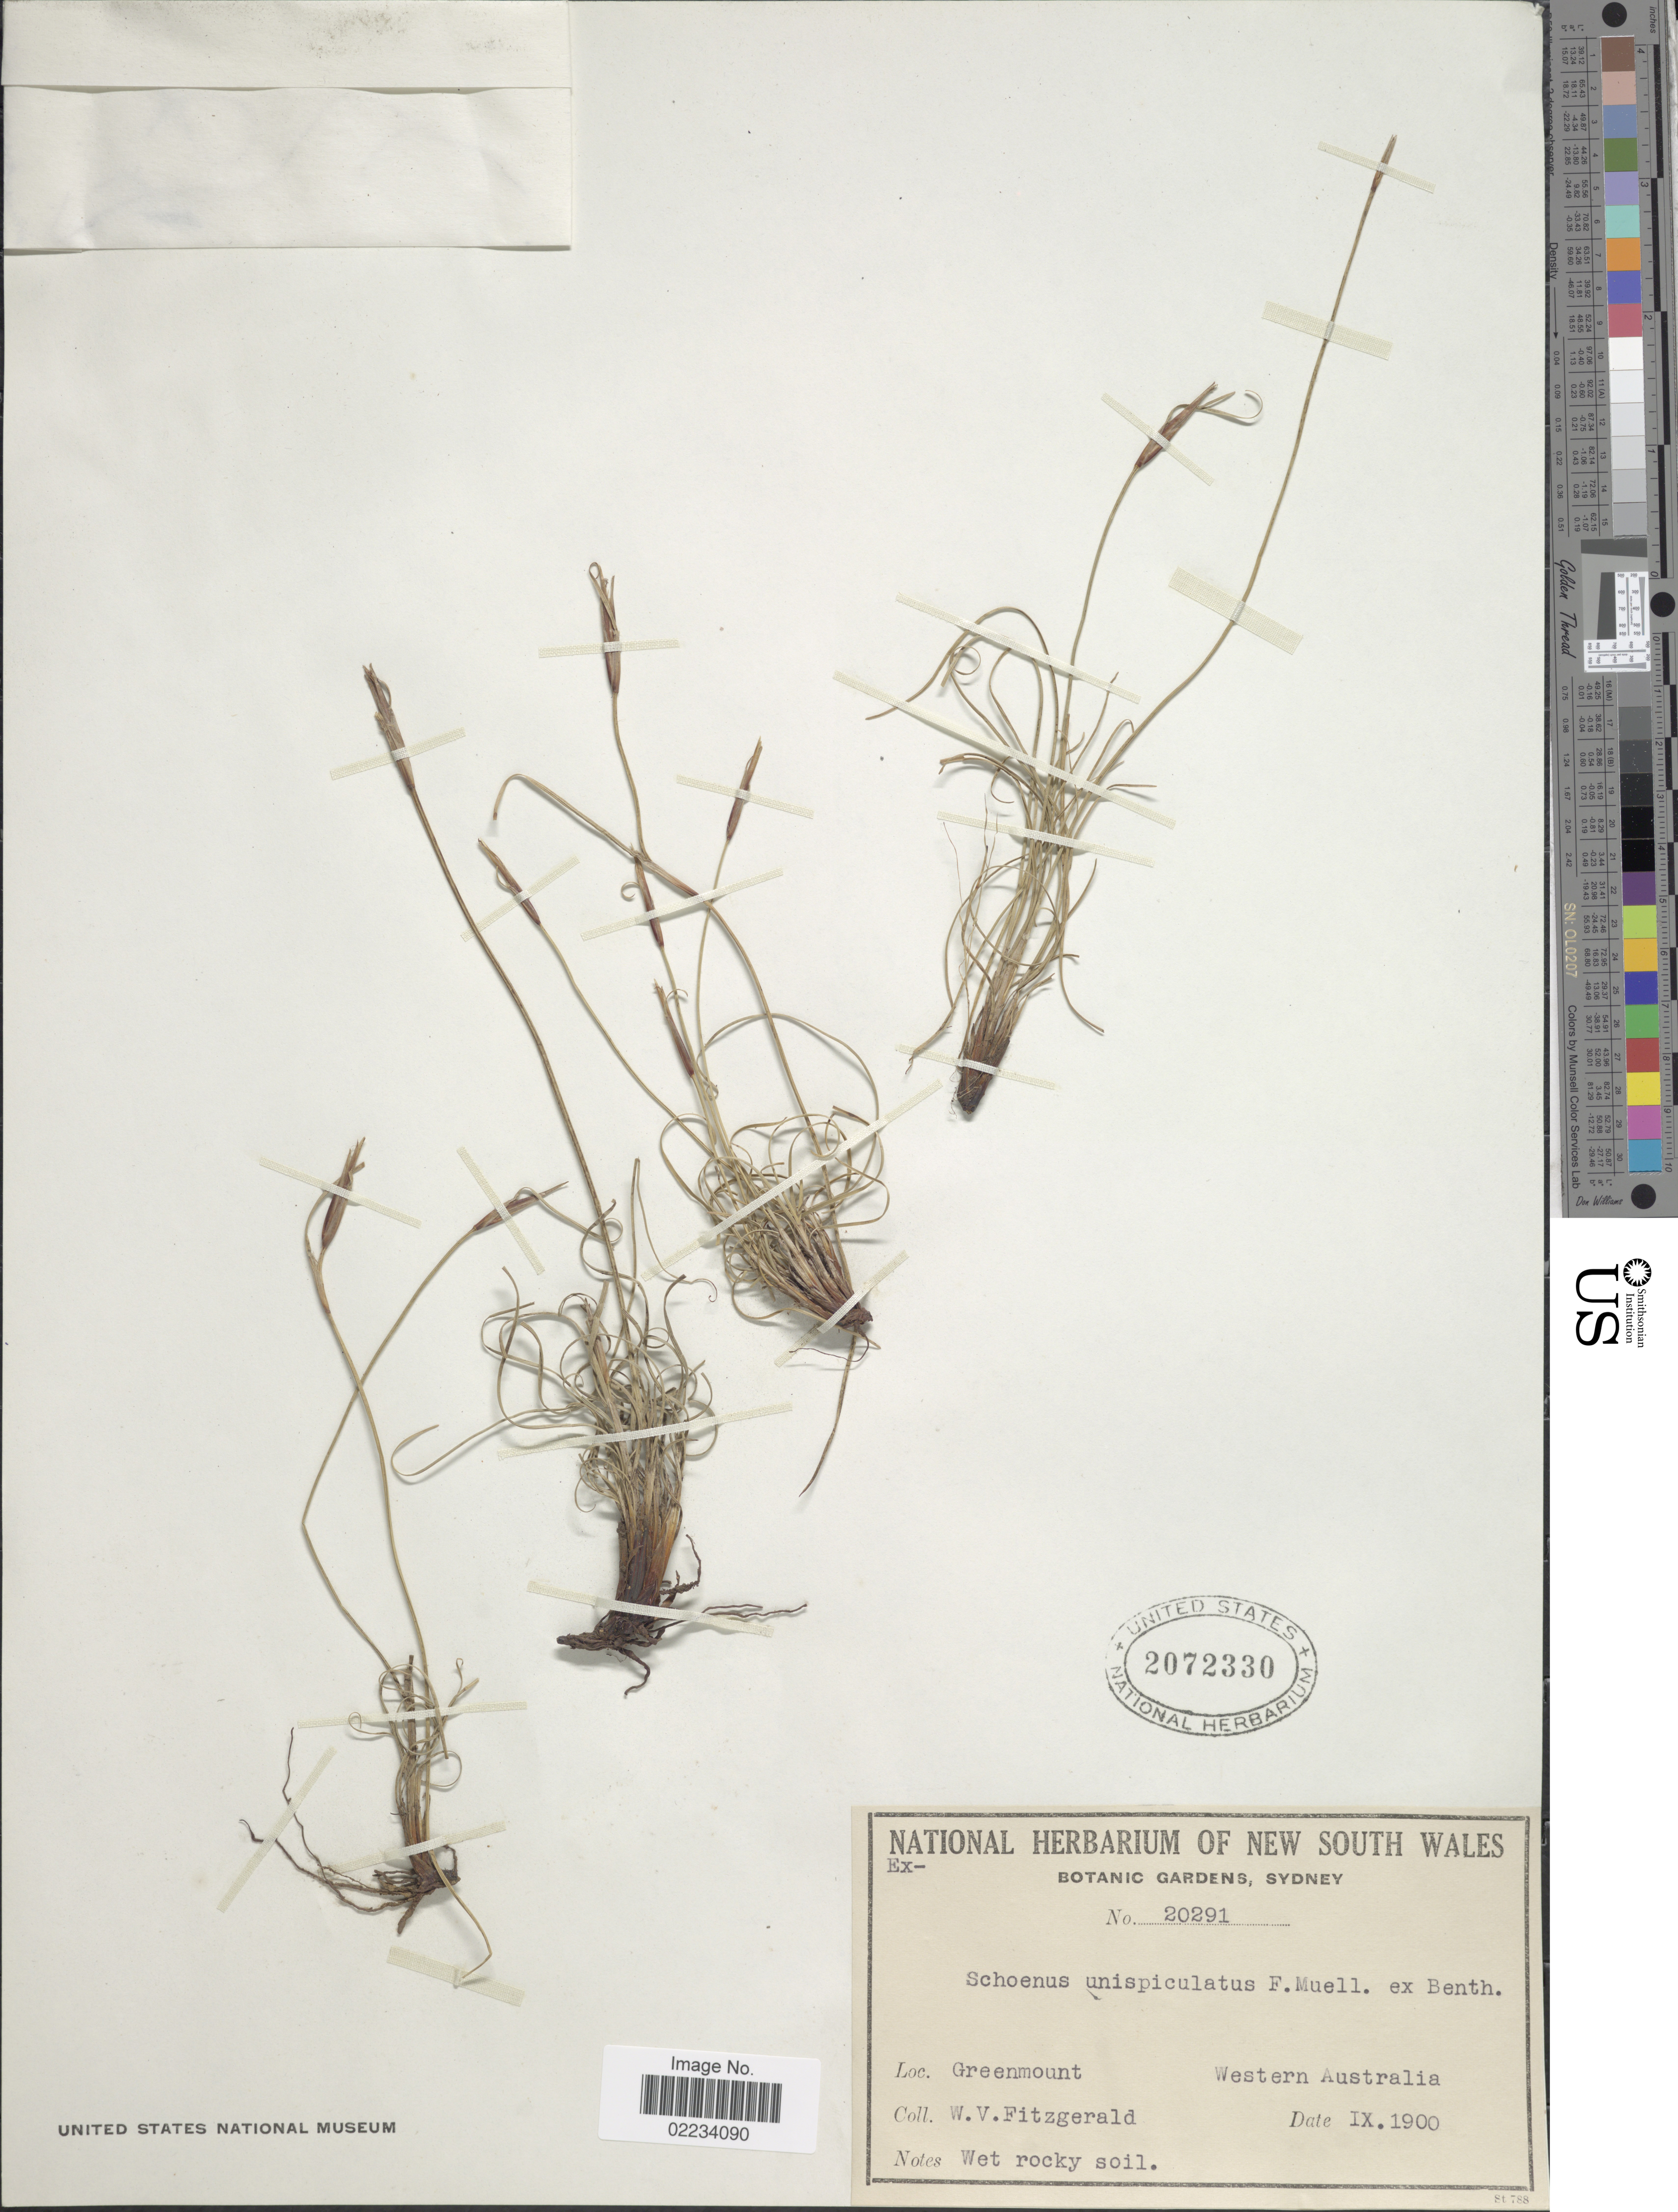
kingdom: Plantae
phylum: Tracheophyta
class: Liliopsida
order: Poales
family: Cyperaceae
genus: Schoenus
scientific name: Schoenus unispiculatus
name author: F. Muell. ex Benth.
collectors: W. Fitzgerald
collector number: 20291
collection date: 1900-09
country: Australia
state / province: Western Australia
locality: Greenmount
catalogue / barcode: US 2072330